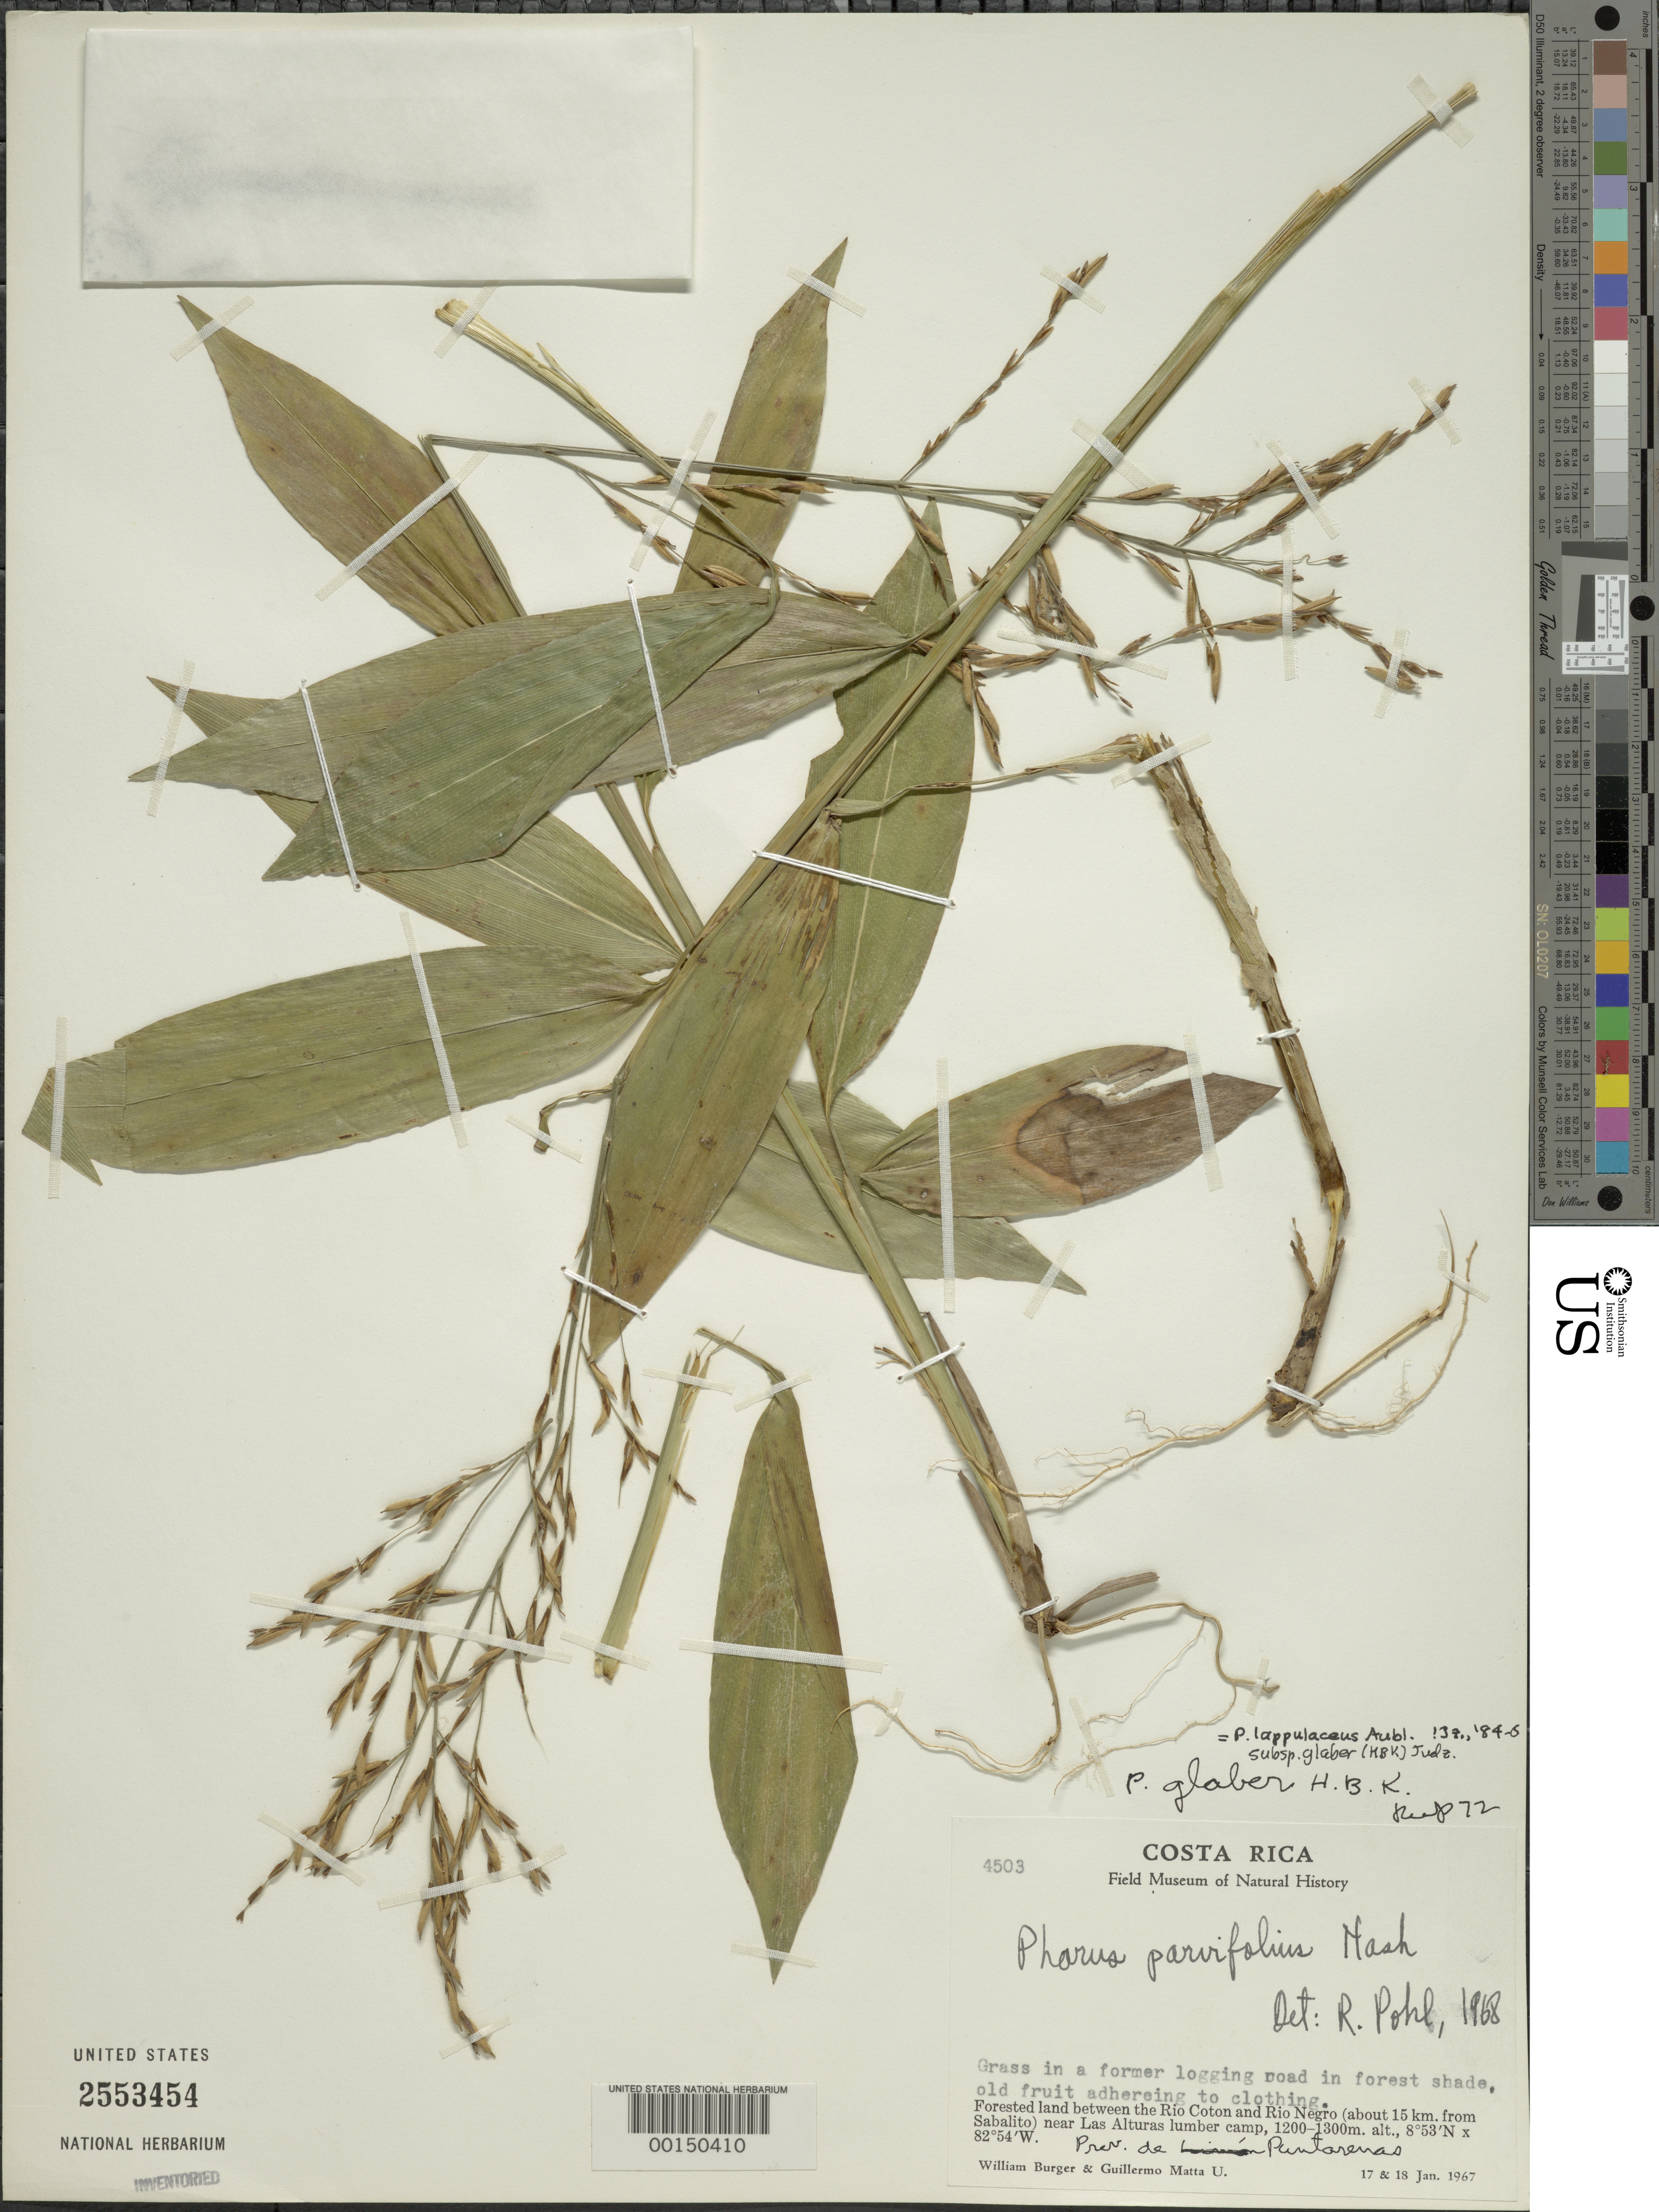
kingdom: Plantae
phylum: Tracheophyta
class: Liliopsida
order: Poales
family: Poaceae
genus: Pharus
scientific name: Pharus lappulaceus subsp. glaber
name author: (Kunth) Judz.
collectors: W. Burger & G. Matta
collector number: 4503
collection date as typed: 17 Jan 1967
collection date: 1967-01-17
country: Costa Rica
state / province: Puntarenas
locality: Rio coton/rio negro, lat. 08 55'n: long. 82 54'w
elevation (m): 1200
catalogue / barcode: US 2553454